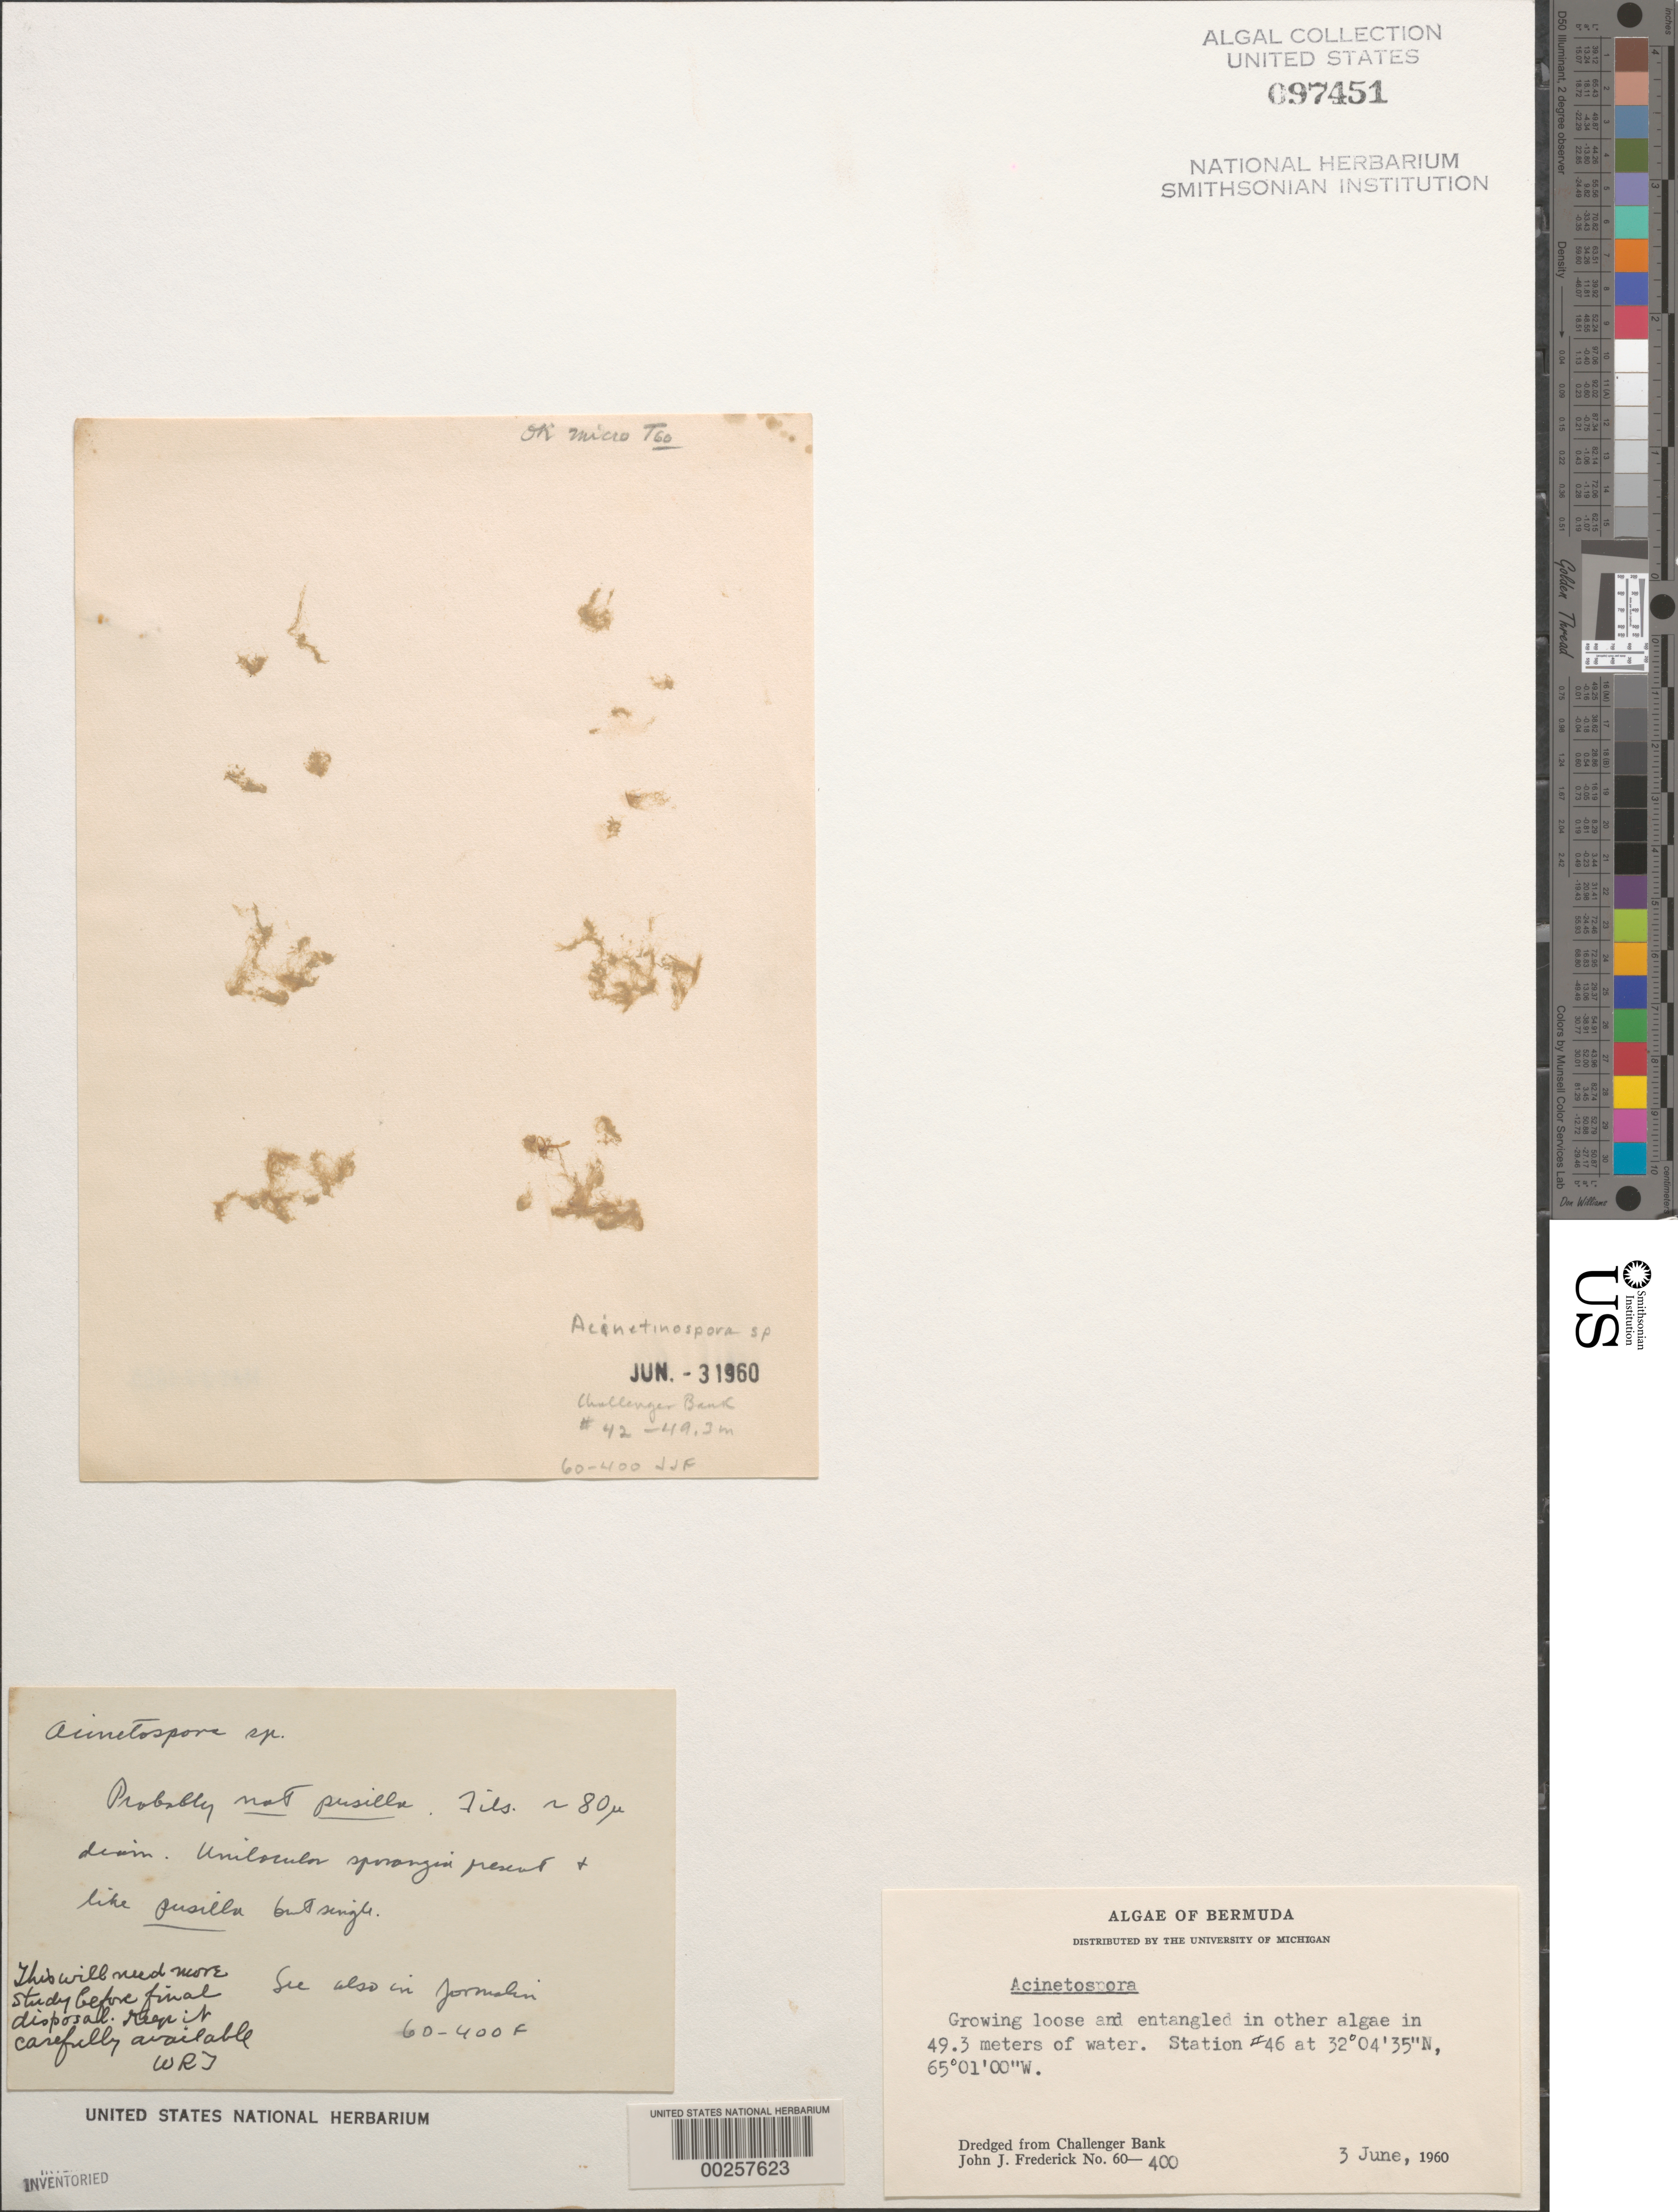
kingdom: Chromista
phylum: Ochrophyta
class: Phaeophyceae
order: Ectocarpales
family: Acinetosporaceae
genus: Acinetospora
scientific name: Acinetospora sp.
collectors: J. Frederick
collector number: JJF 60-400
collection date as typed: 03 Jun 1960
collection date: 1960-06-03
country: Bermuda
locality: Challenger Bank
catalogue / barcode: US 97451